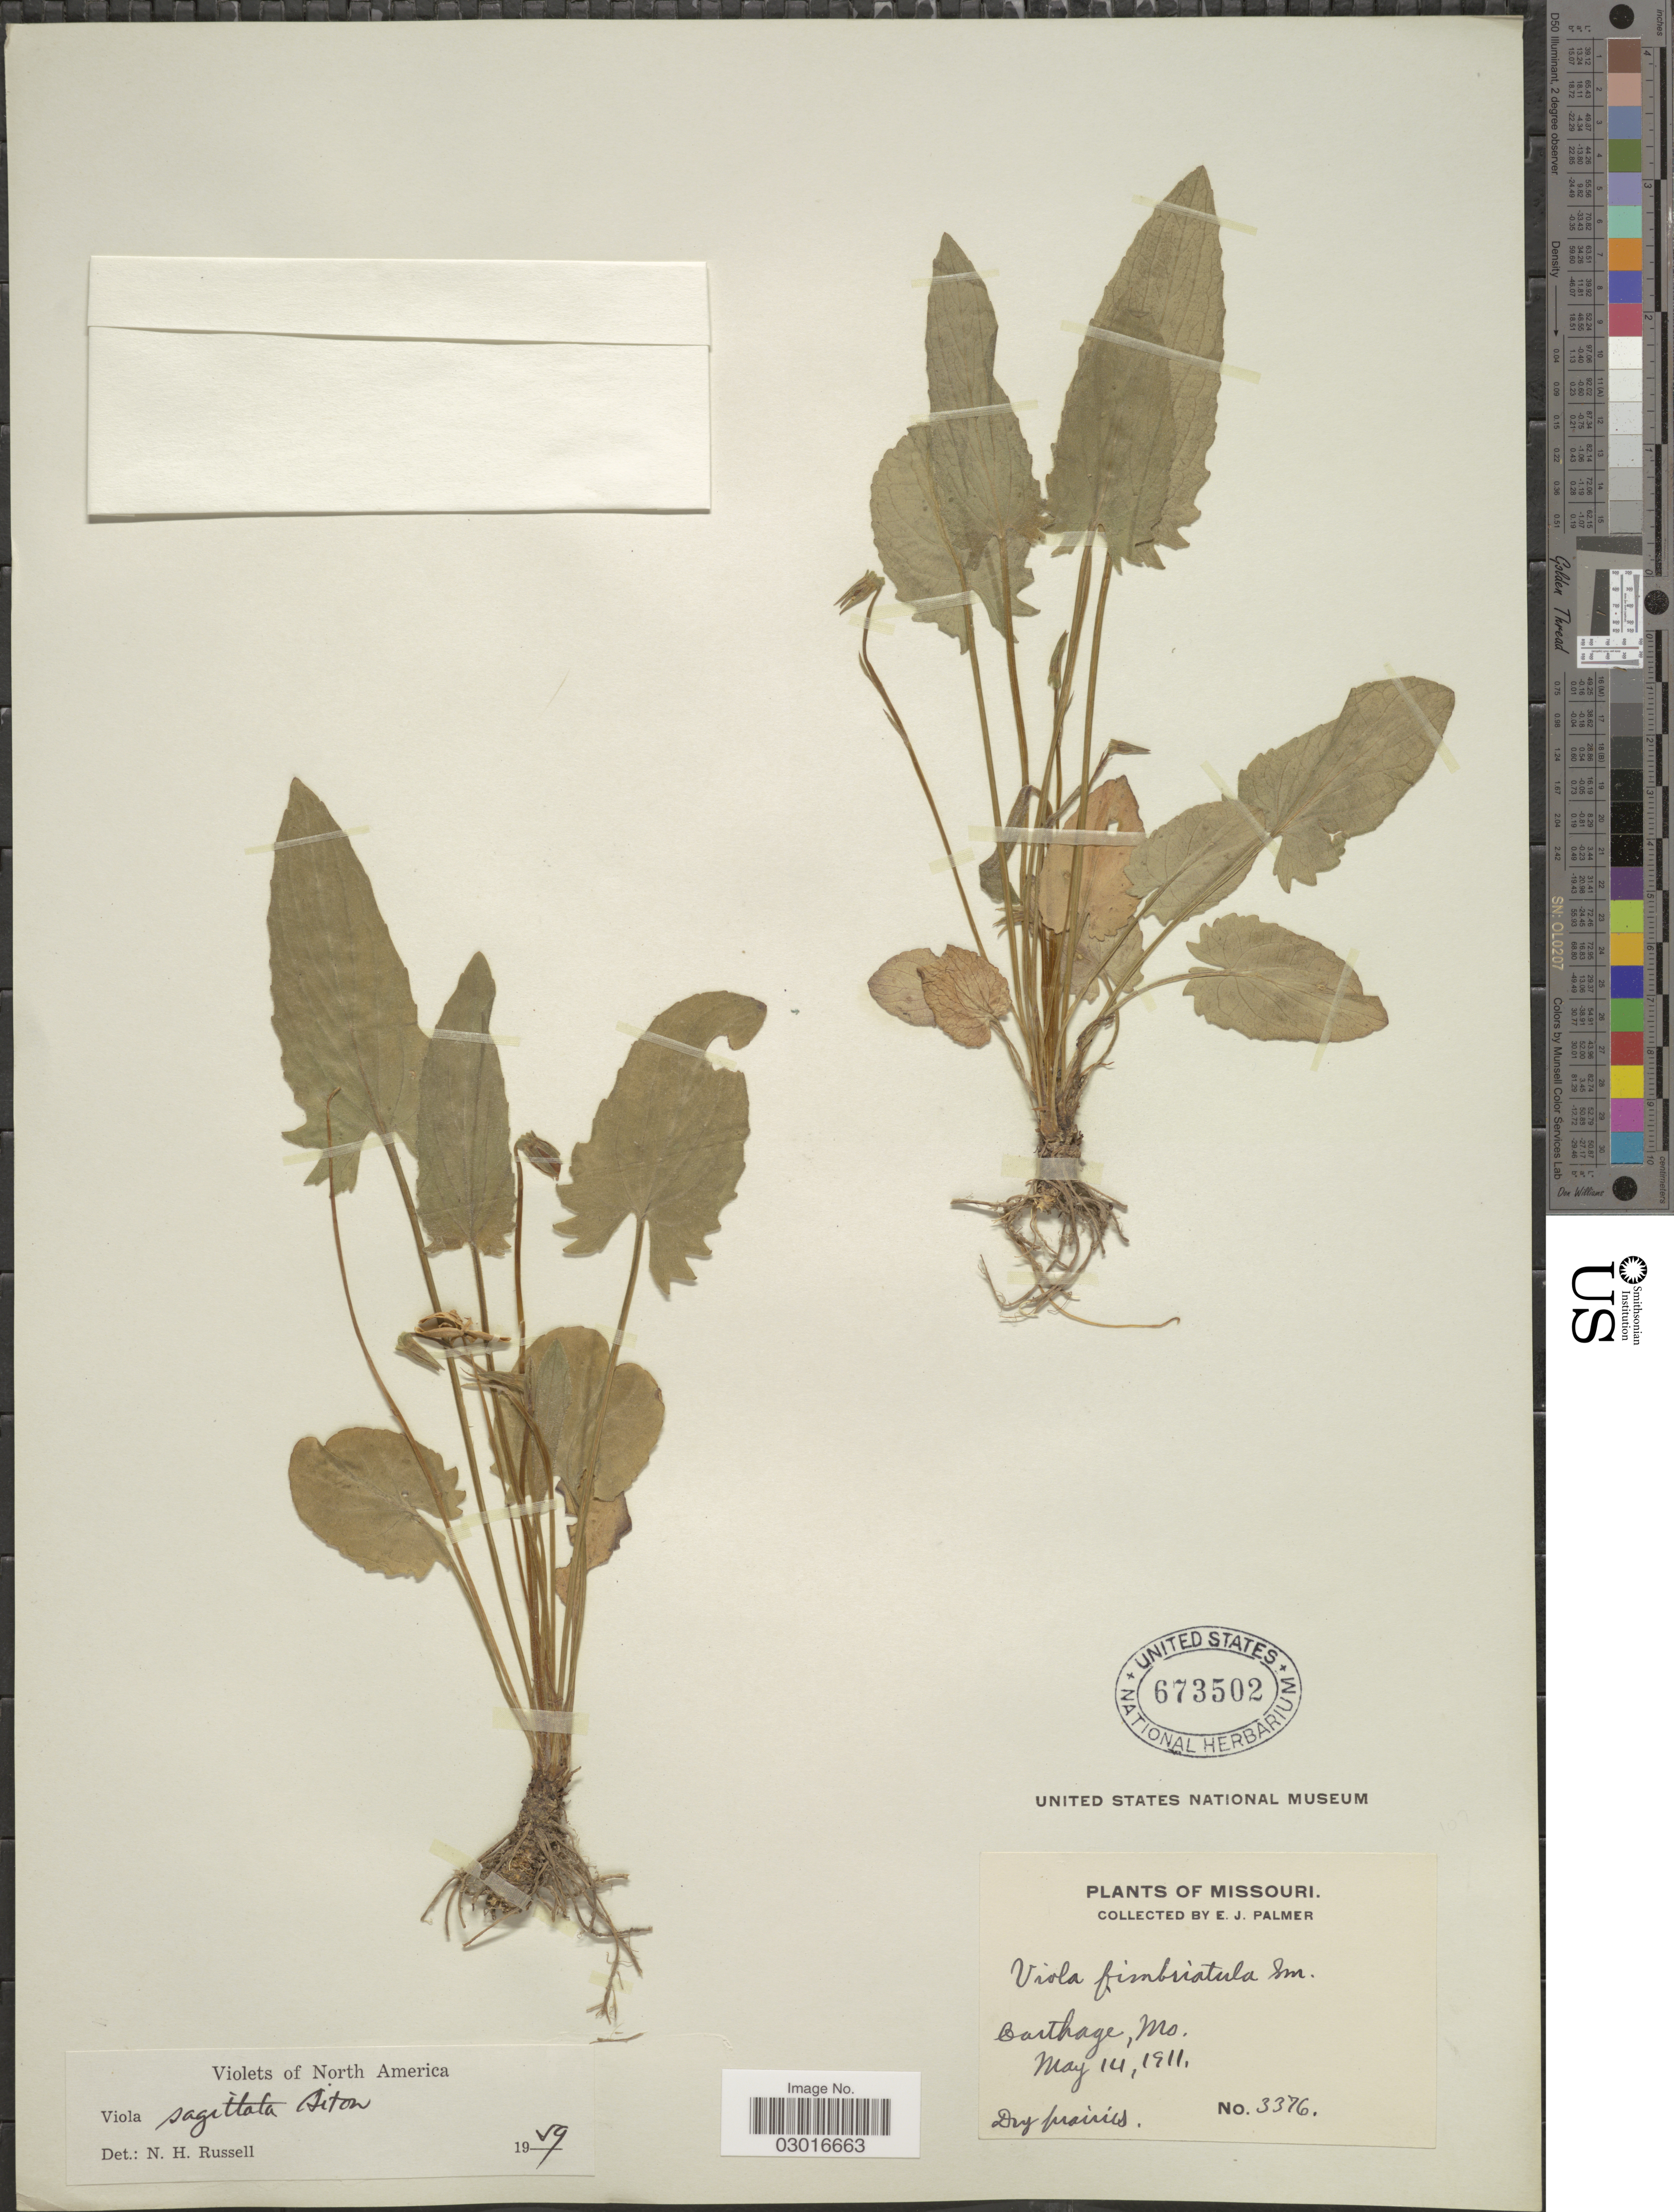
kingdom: Plantae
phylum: Tracheophyta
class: Magnoliopsida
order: Malpighiales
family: Violaceae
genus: Viola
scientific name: Viola sagittata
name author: Aiton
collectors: E. J. Palmer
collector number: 3376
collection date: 1911-05-14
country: United States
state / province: Missouri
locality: Carthage.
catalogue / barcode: US 673502